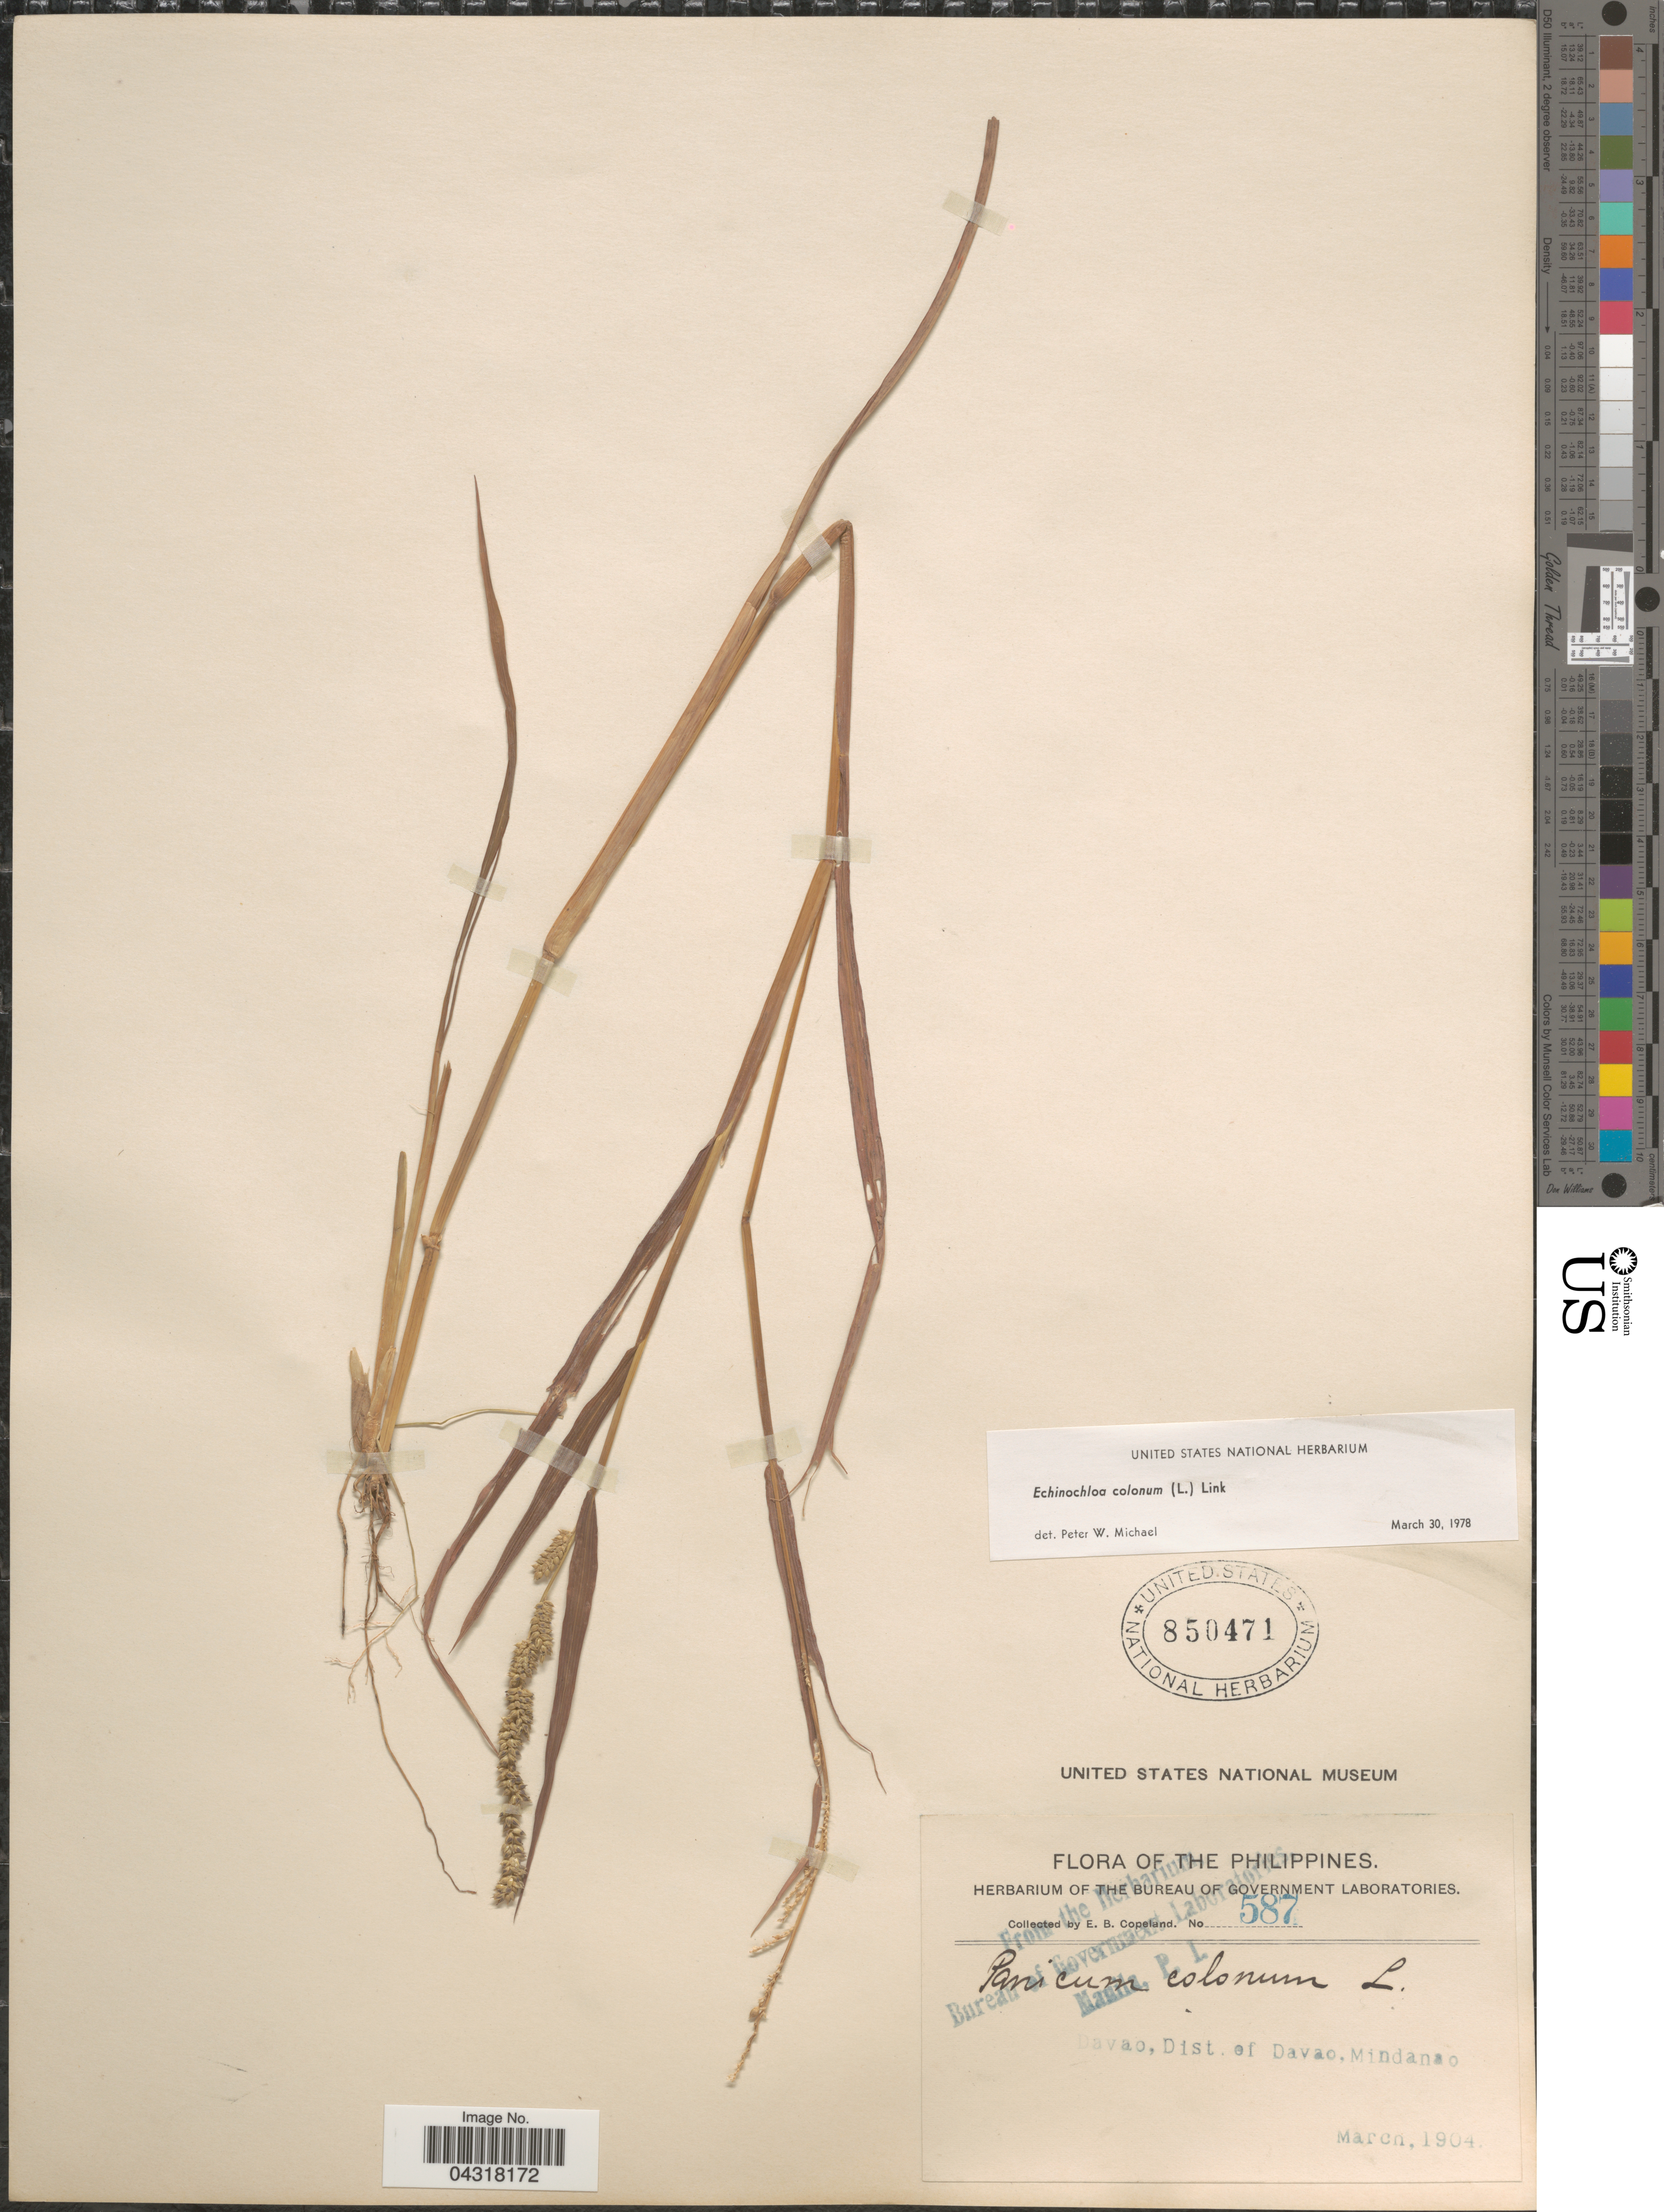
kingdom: Plantae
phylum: Tracheophyta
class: Liliopsida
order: Poales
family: Poaceae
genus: Echinochloa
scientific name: Echinochloa colona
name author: (L.) Link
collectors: E. B. Copeland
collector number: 587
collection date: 1904-03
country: Philippines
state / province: Davao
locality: Dist. of Davao, Mindanao.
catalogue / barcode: US 850471